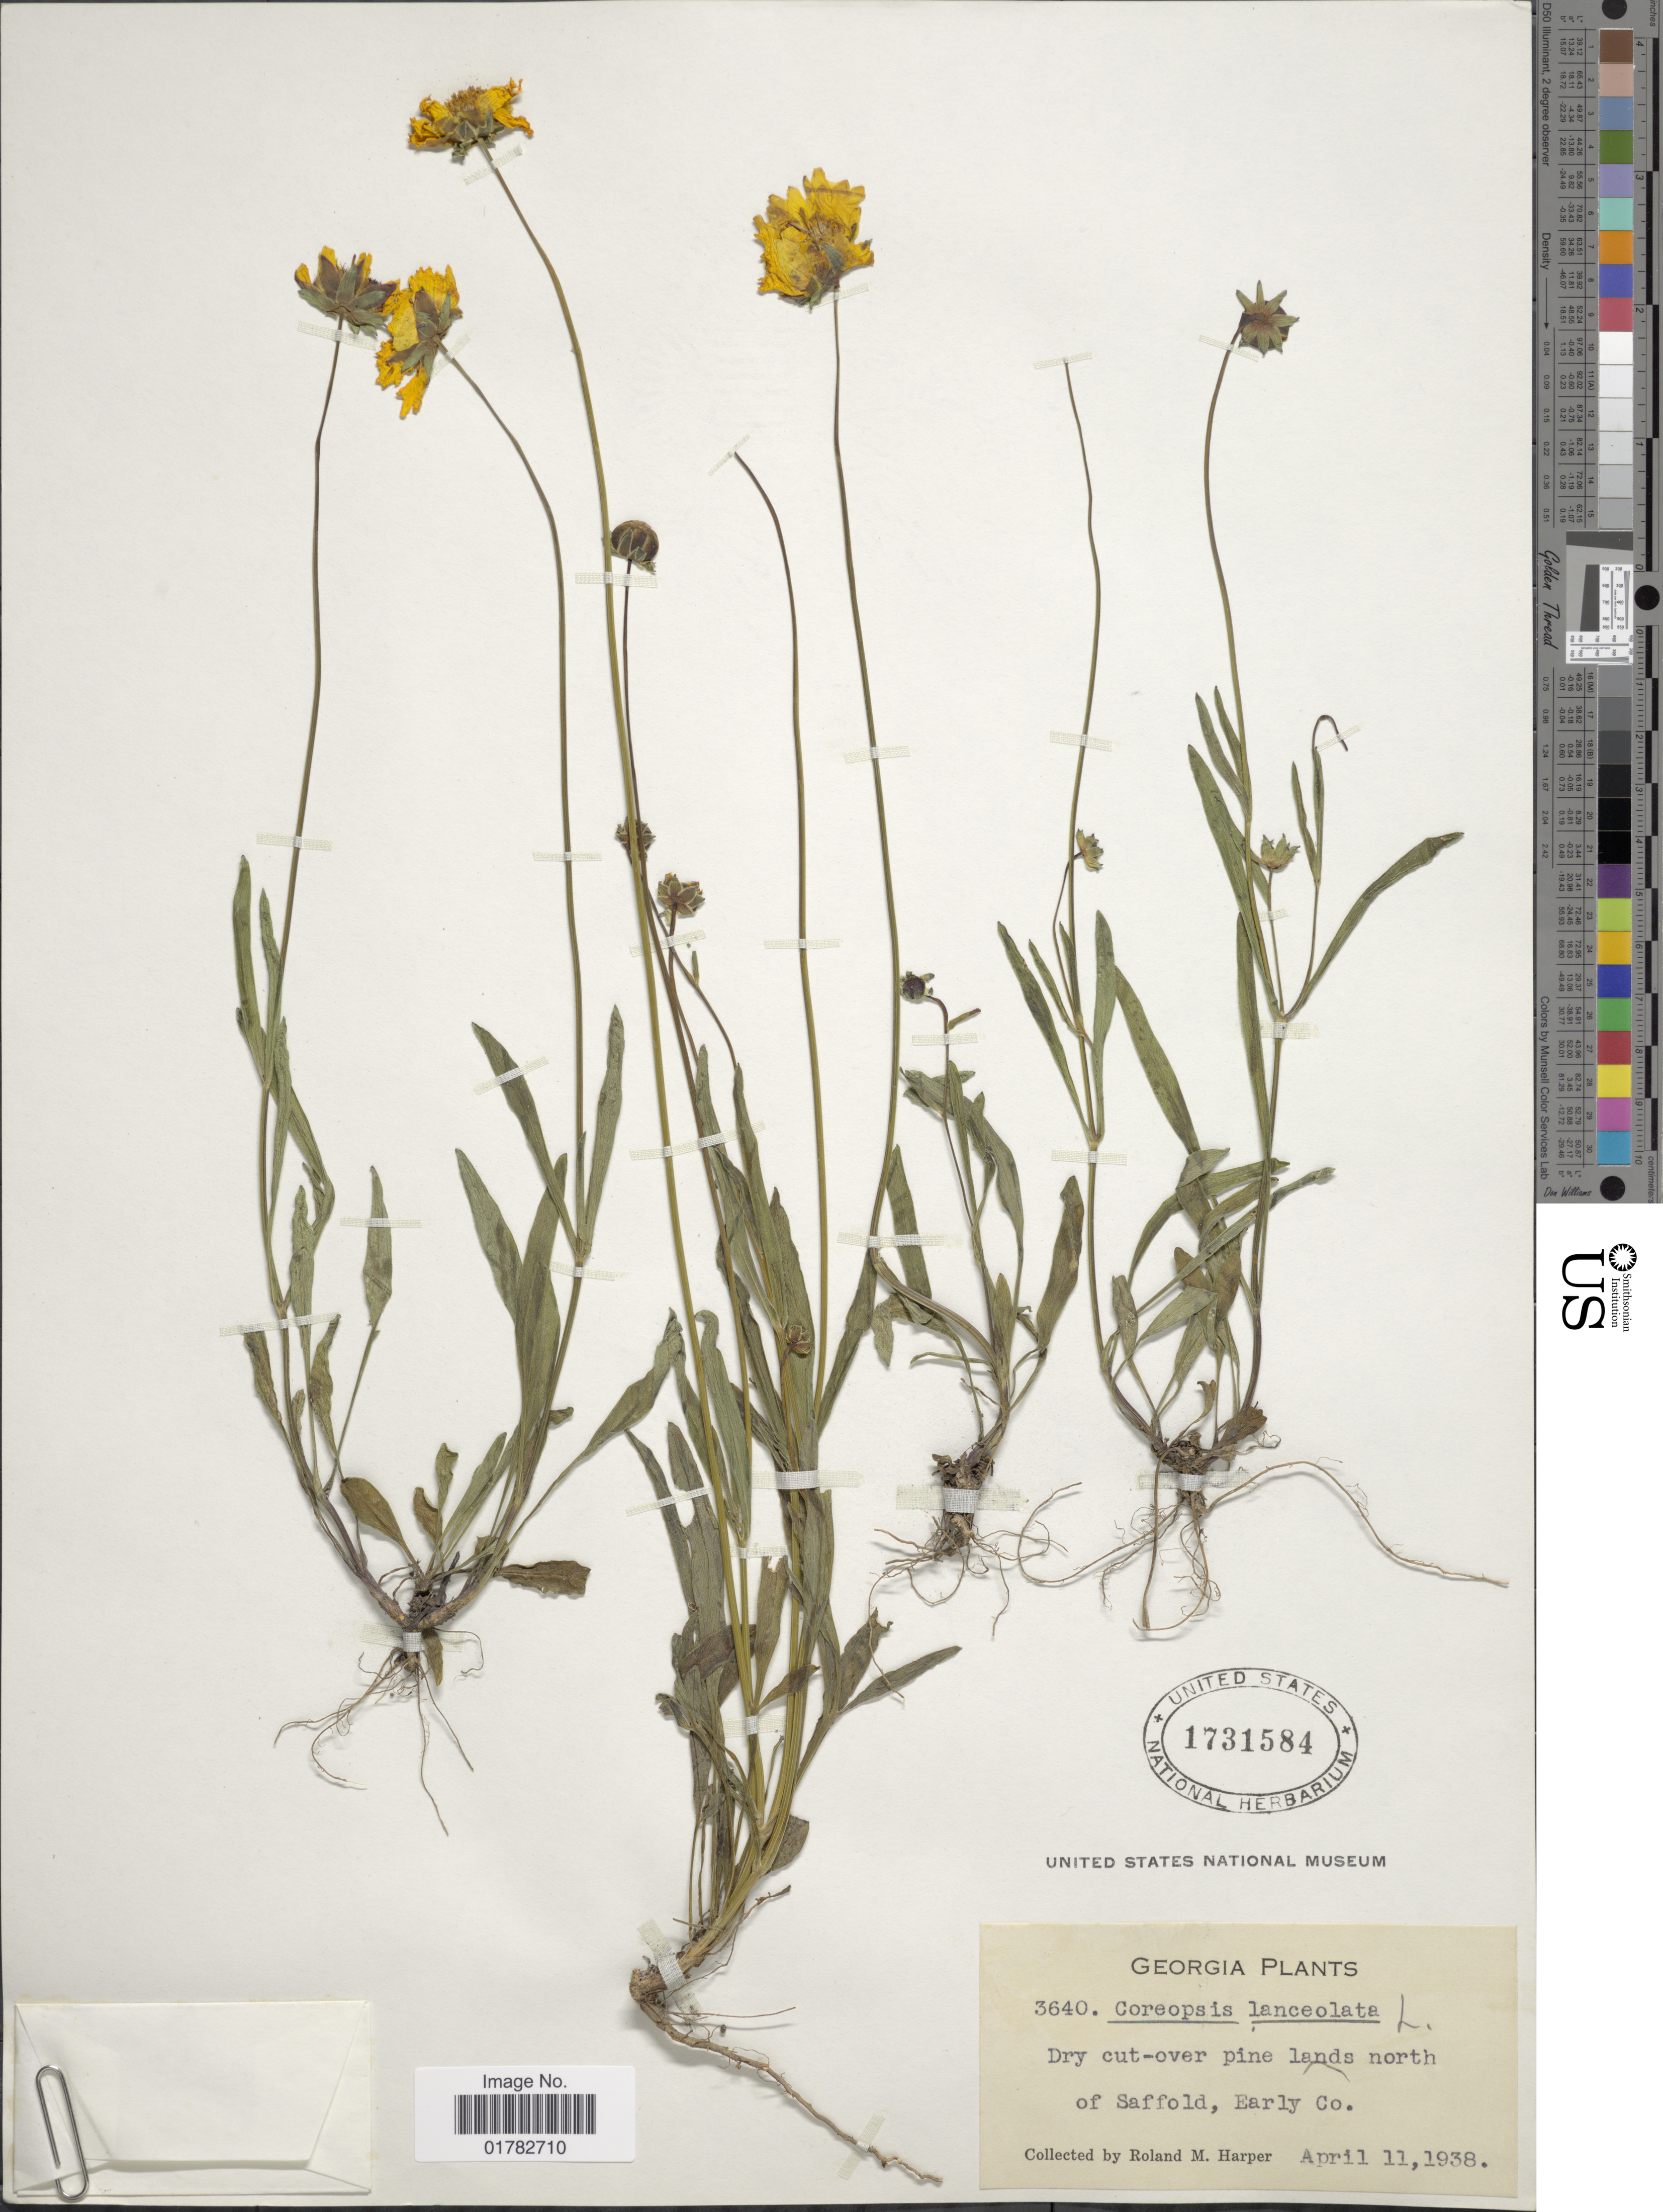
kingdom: Plantae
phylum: Tracheophyta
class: Magnoliopsida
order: Asterales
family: Asteraceae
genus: Coreopsis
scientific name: Coreopsis lanceolata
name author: L.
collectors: R. M. Harper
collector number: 3640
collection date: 1938-04-11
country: United States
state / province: Georgia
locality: Dry cut-over pine lands north of Saffold, Early Co.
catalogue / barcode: US 1731584